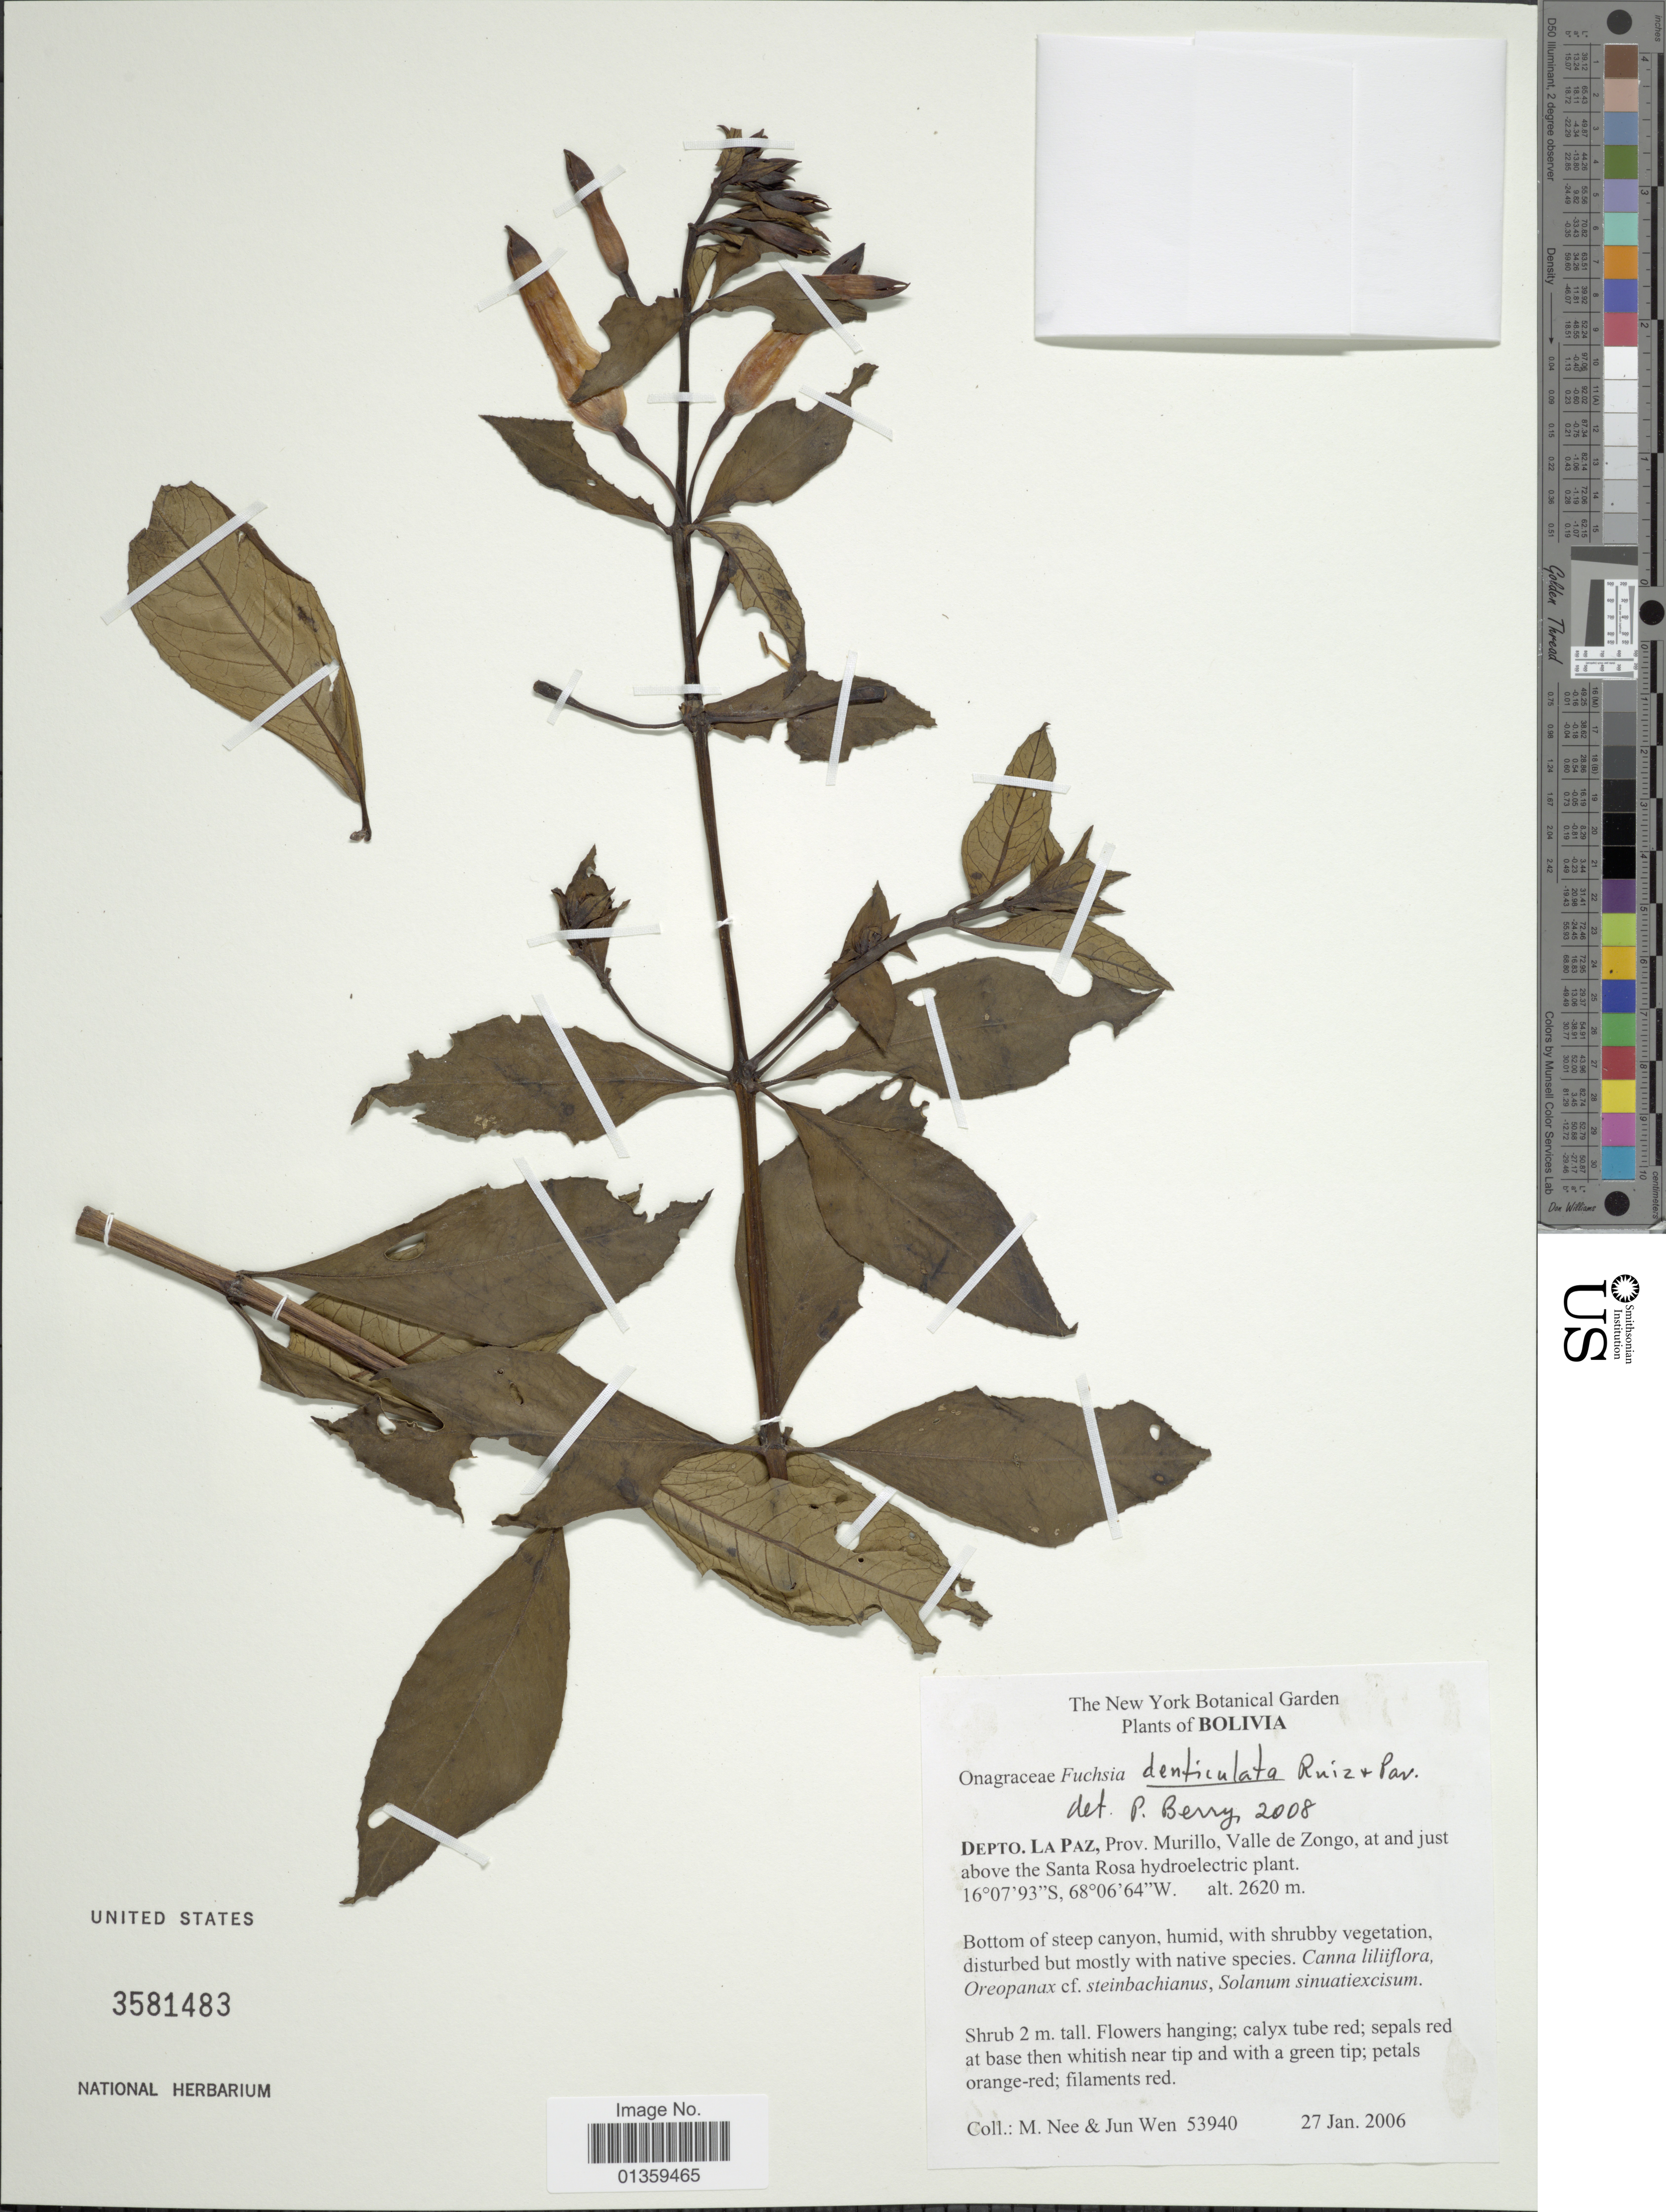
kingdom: Plantae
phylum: Tracheophyta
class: Magnoliopsida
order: Myrtales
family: Onagraceae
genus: Fuchsia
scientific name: Fuchsia denticulata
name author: Ruiz & Pav.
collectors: M. Nee & J. Wen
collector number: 53940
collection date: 2006-01-27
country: Bolivia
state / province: La Paz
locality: Prov. Murillo, Valle de Zongo, at and just above the Santa Rosa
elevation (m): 2620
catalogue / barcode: US 3581483